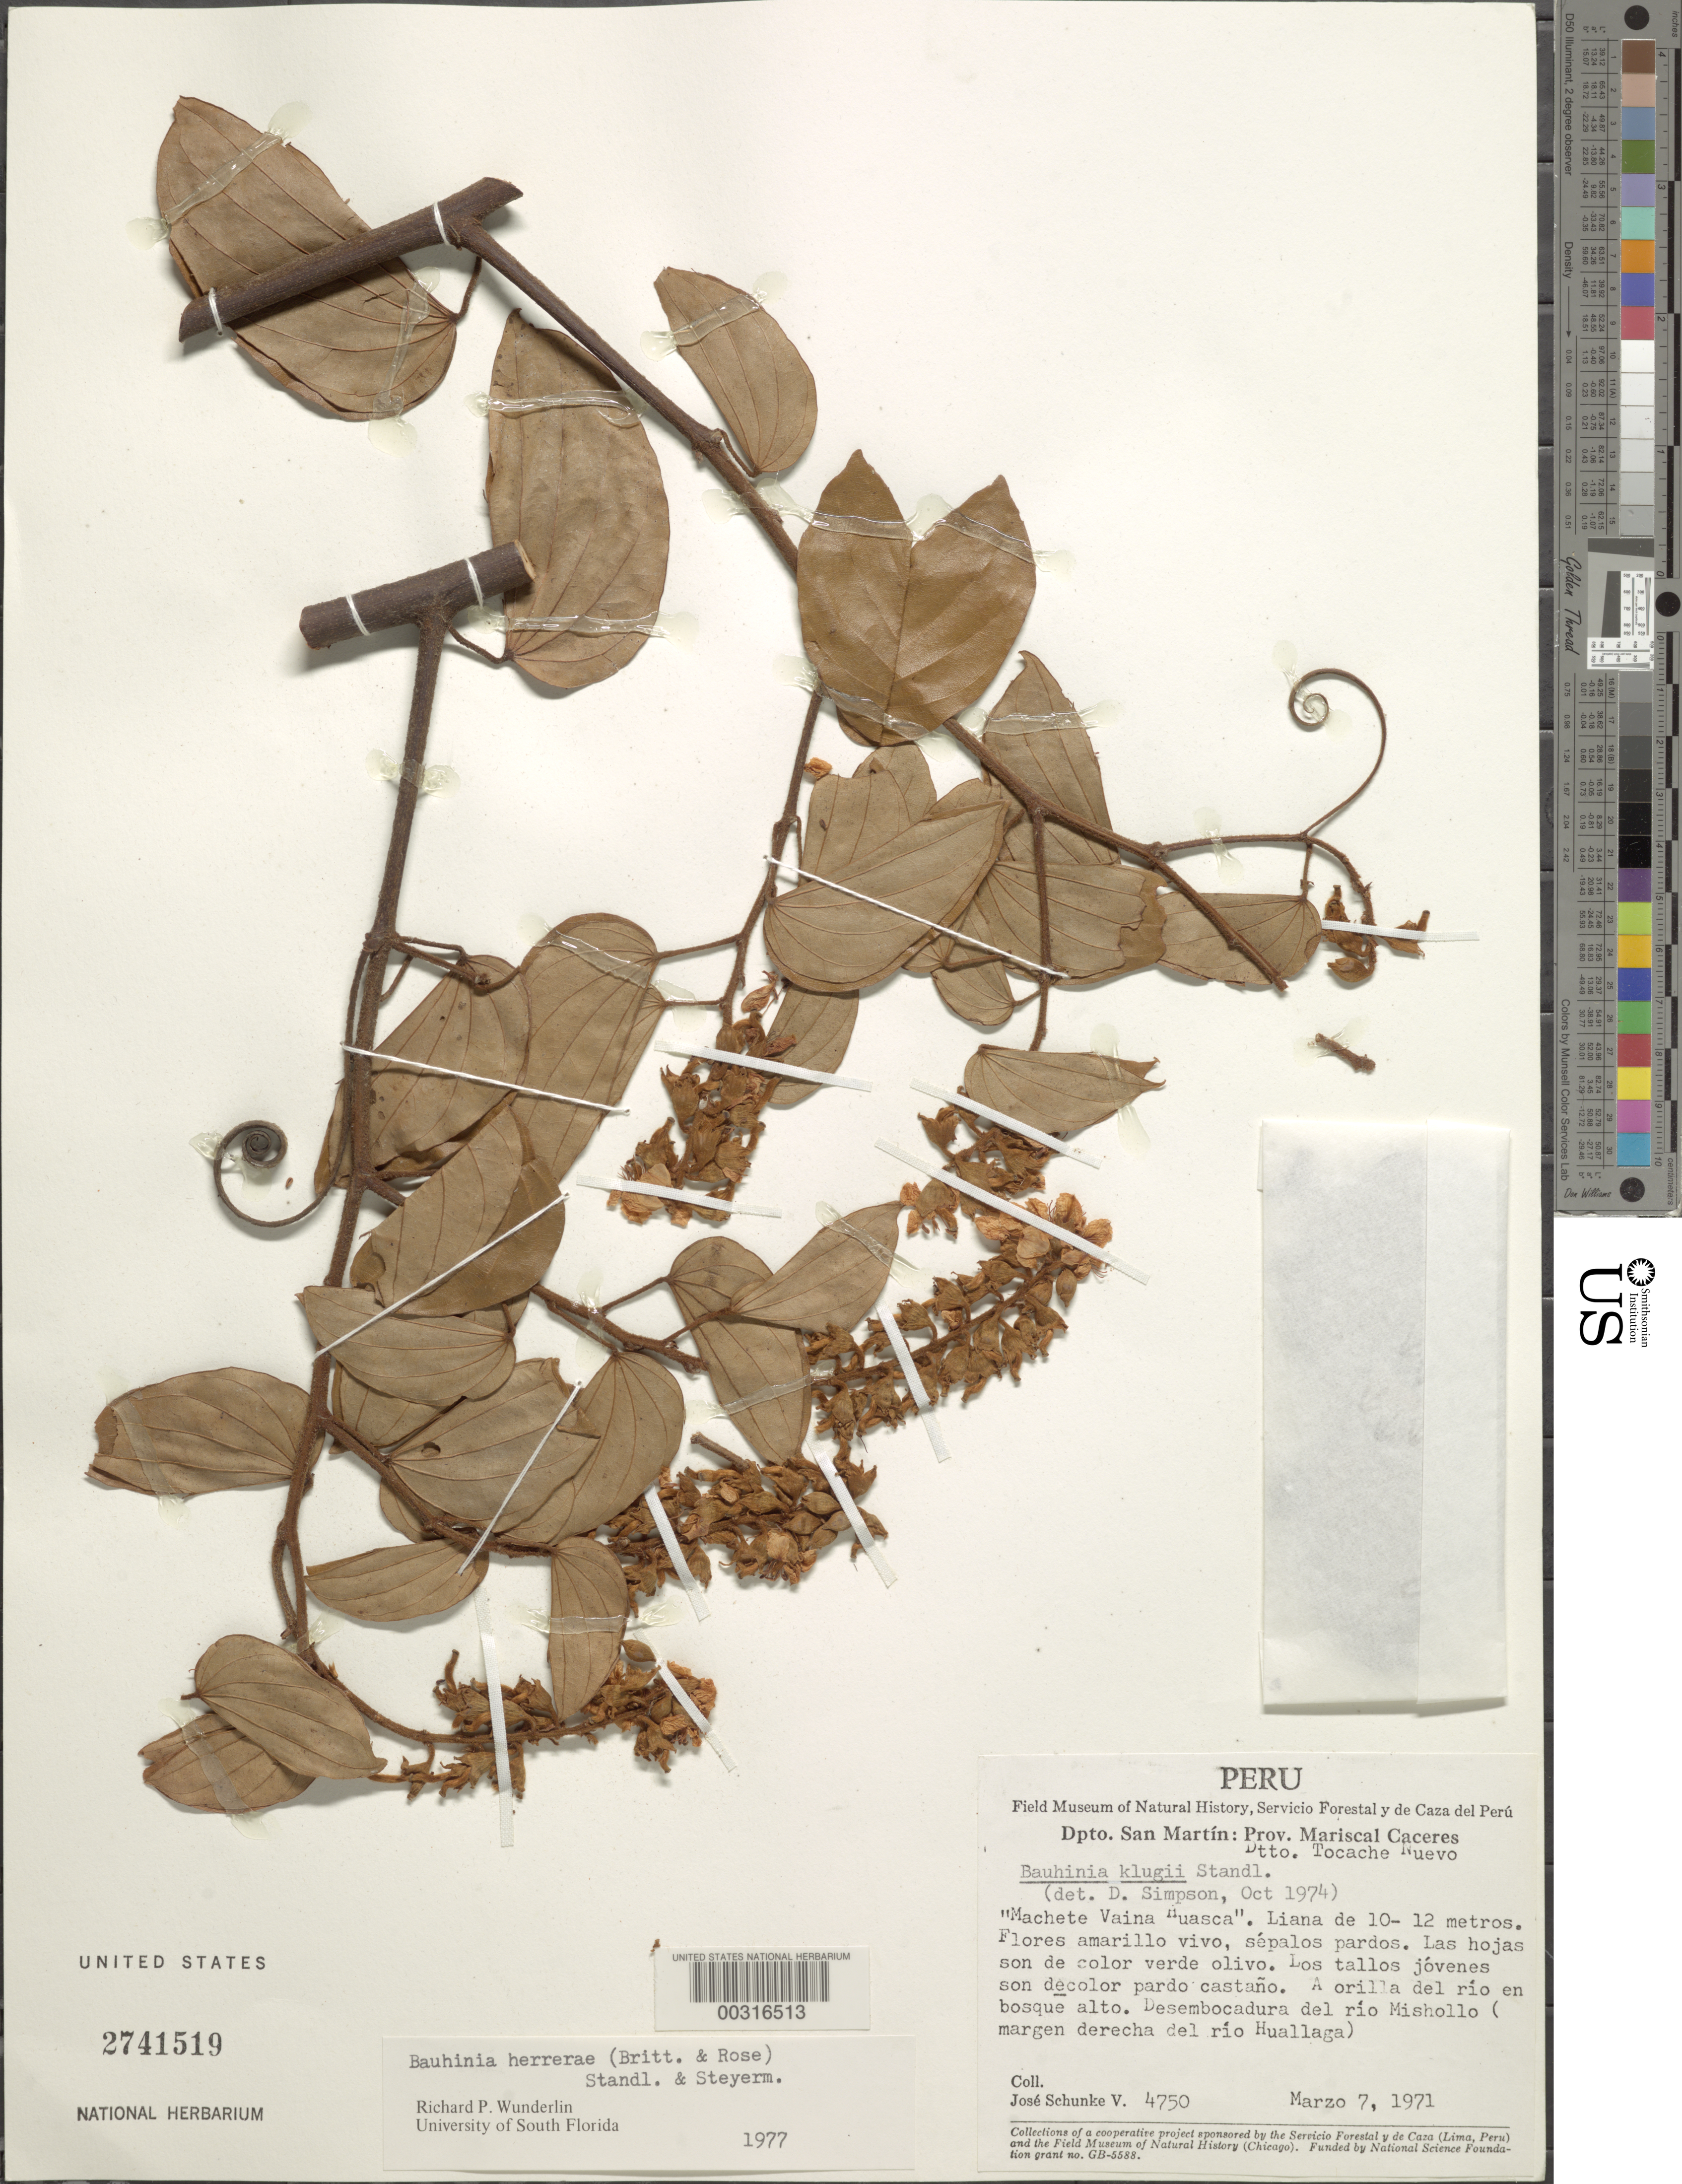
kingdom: Plantae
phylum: Tracheophyta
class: Magnoliopsida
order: Fabales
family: Fabaceae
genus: Bauhinia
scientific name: Bauhinia herrerae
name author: (Britton & Rose) Standl. & Steyerm.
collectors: J. Schunke Vigo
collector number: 4750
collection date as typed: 07 Mar 1971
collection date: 1971-03-07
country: Peru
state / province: San Martín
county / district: Mariscal Cáceres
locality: Rio mishollo, rights side of the rio huallaga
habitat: Mouth of the river of tall forest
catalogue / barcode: US 2741519